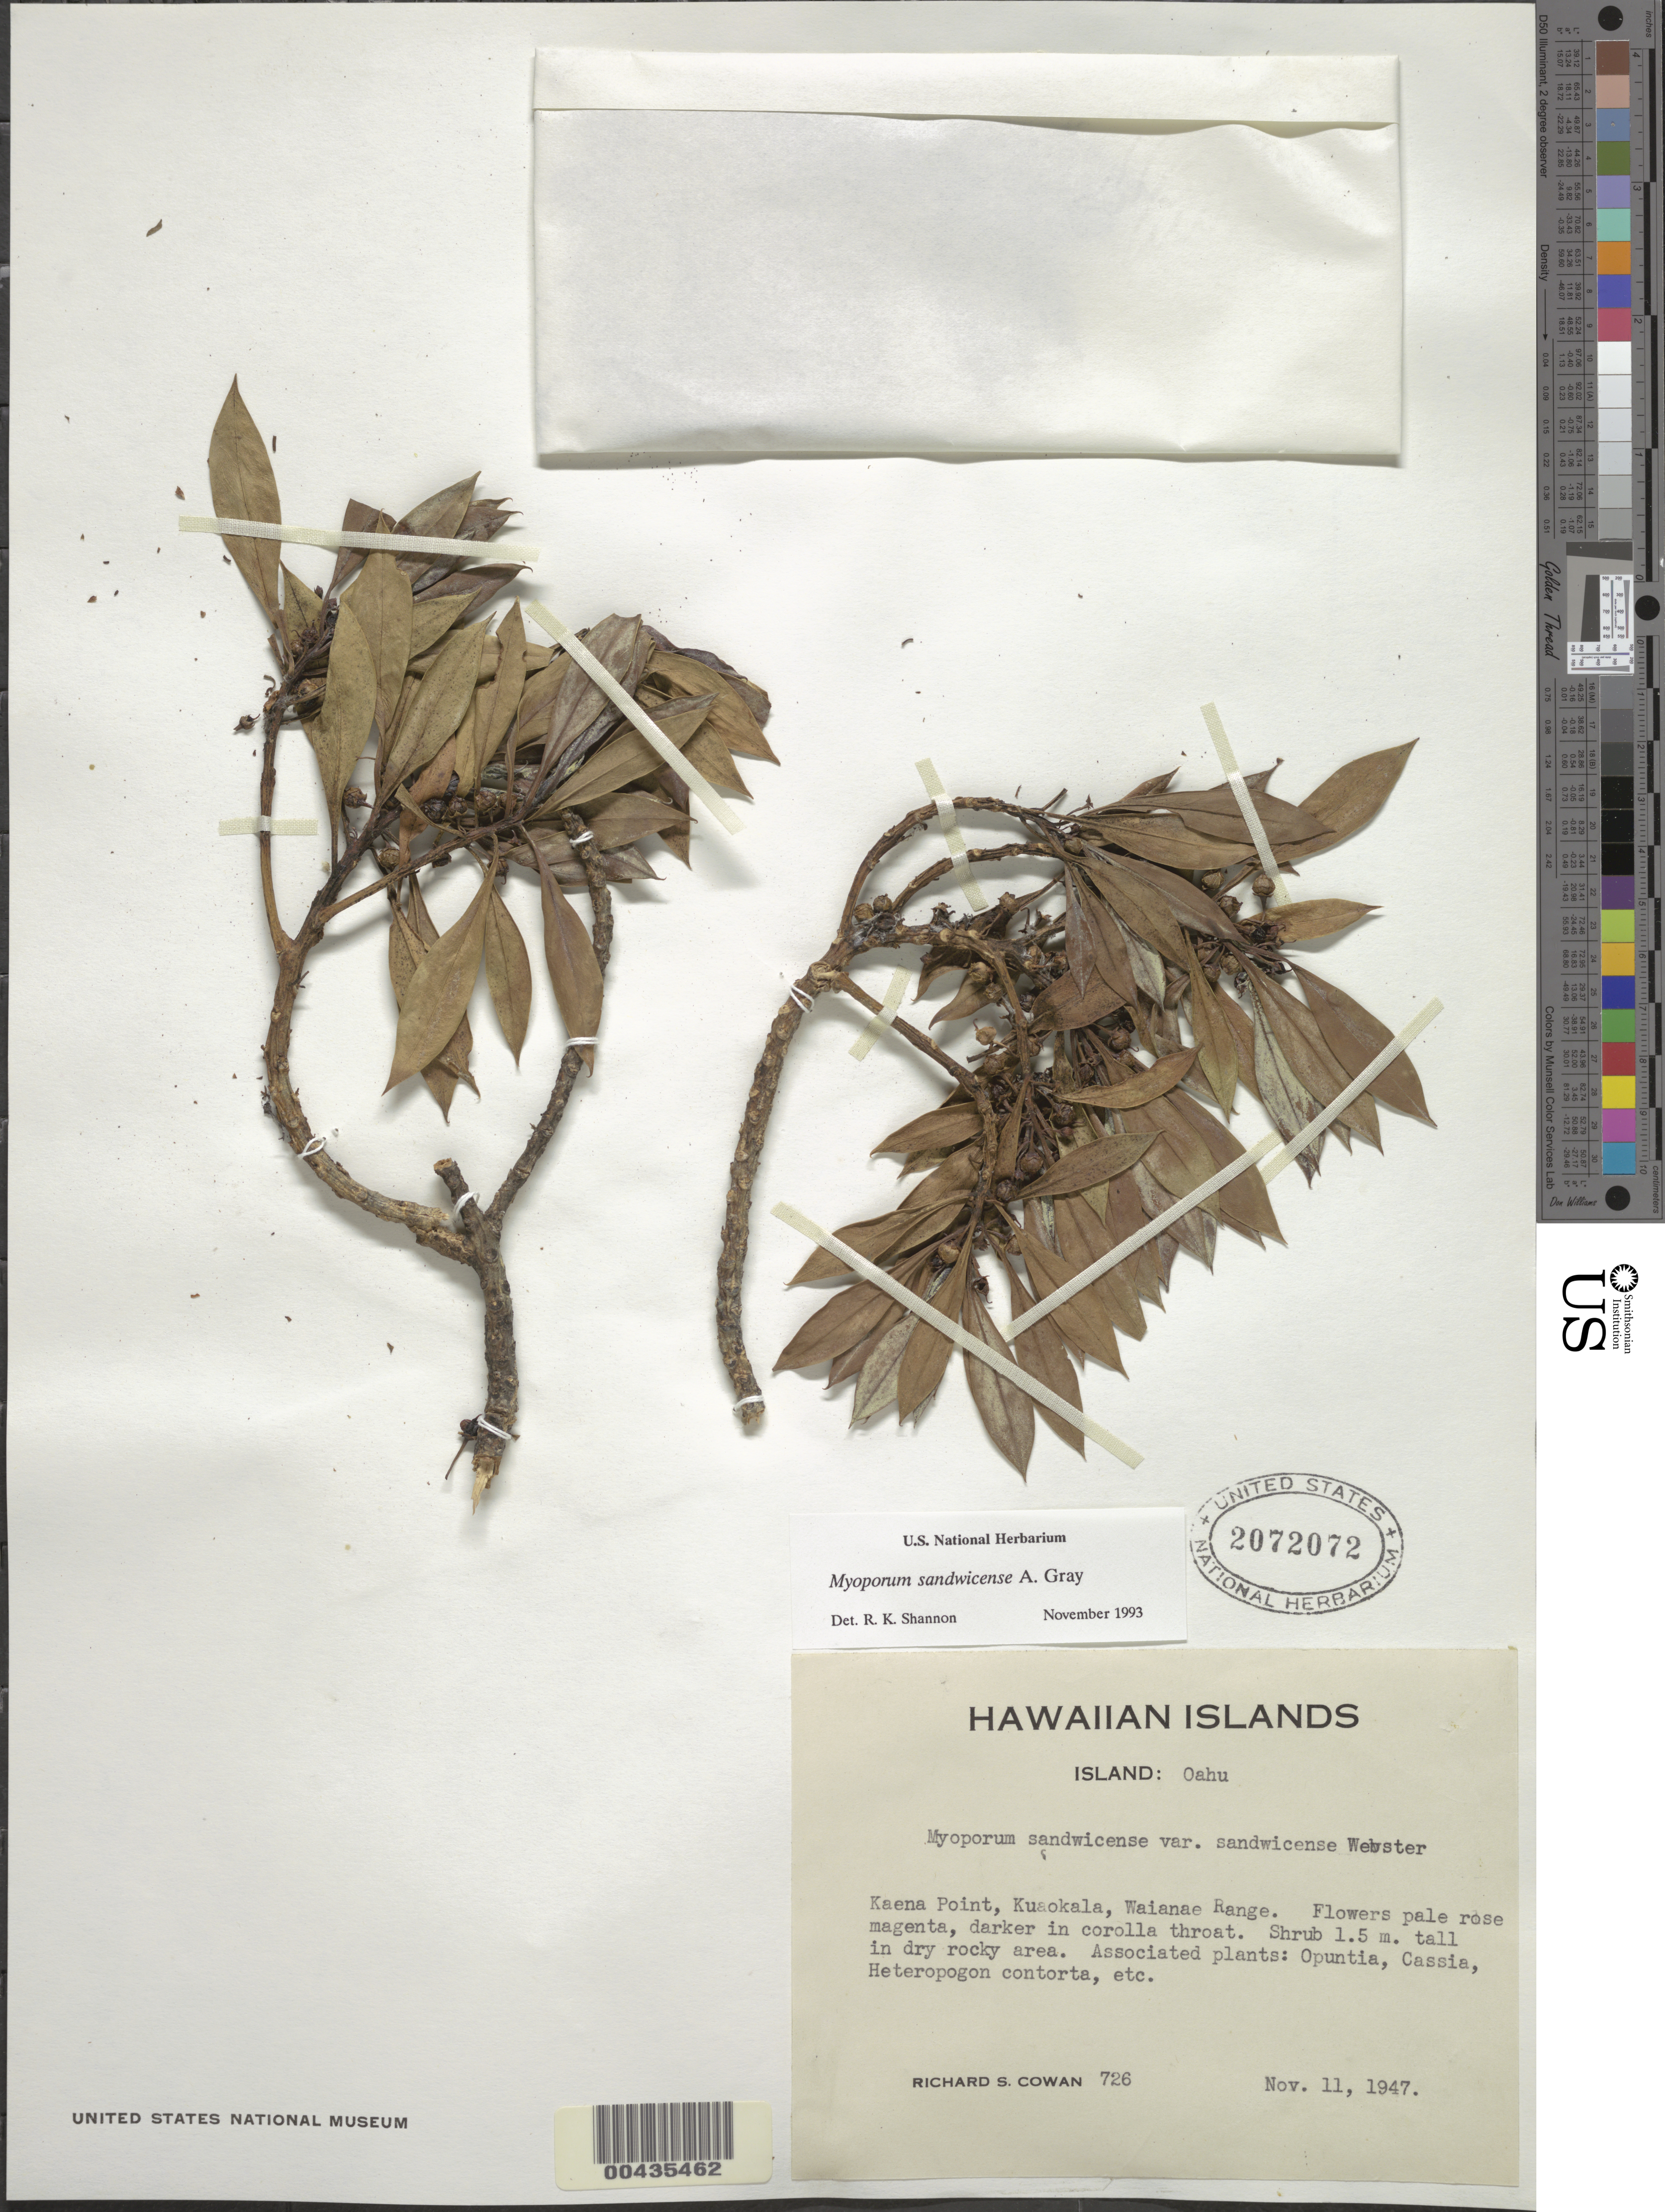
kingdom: Plantae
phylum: Tracheophyta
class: Magnoliopsida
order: Lamiales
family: Scrophulariaceae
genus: Myoporum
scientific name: Myoporum sandwicense subsp. sandwicense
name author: A. Gray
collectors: R. S. Cowan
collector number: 726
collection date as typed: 11 Nov 1947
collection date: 1947-11-11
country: United States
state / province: Hawaii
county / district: Honolulu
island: Oahu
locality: Kaena Point, Kuaokala, Waianae Range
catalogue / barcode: US 2072072